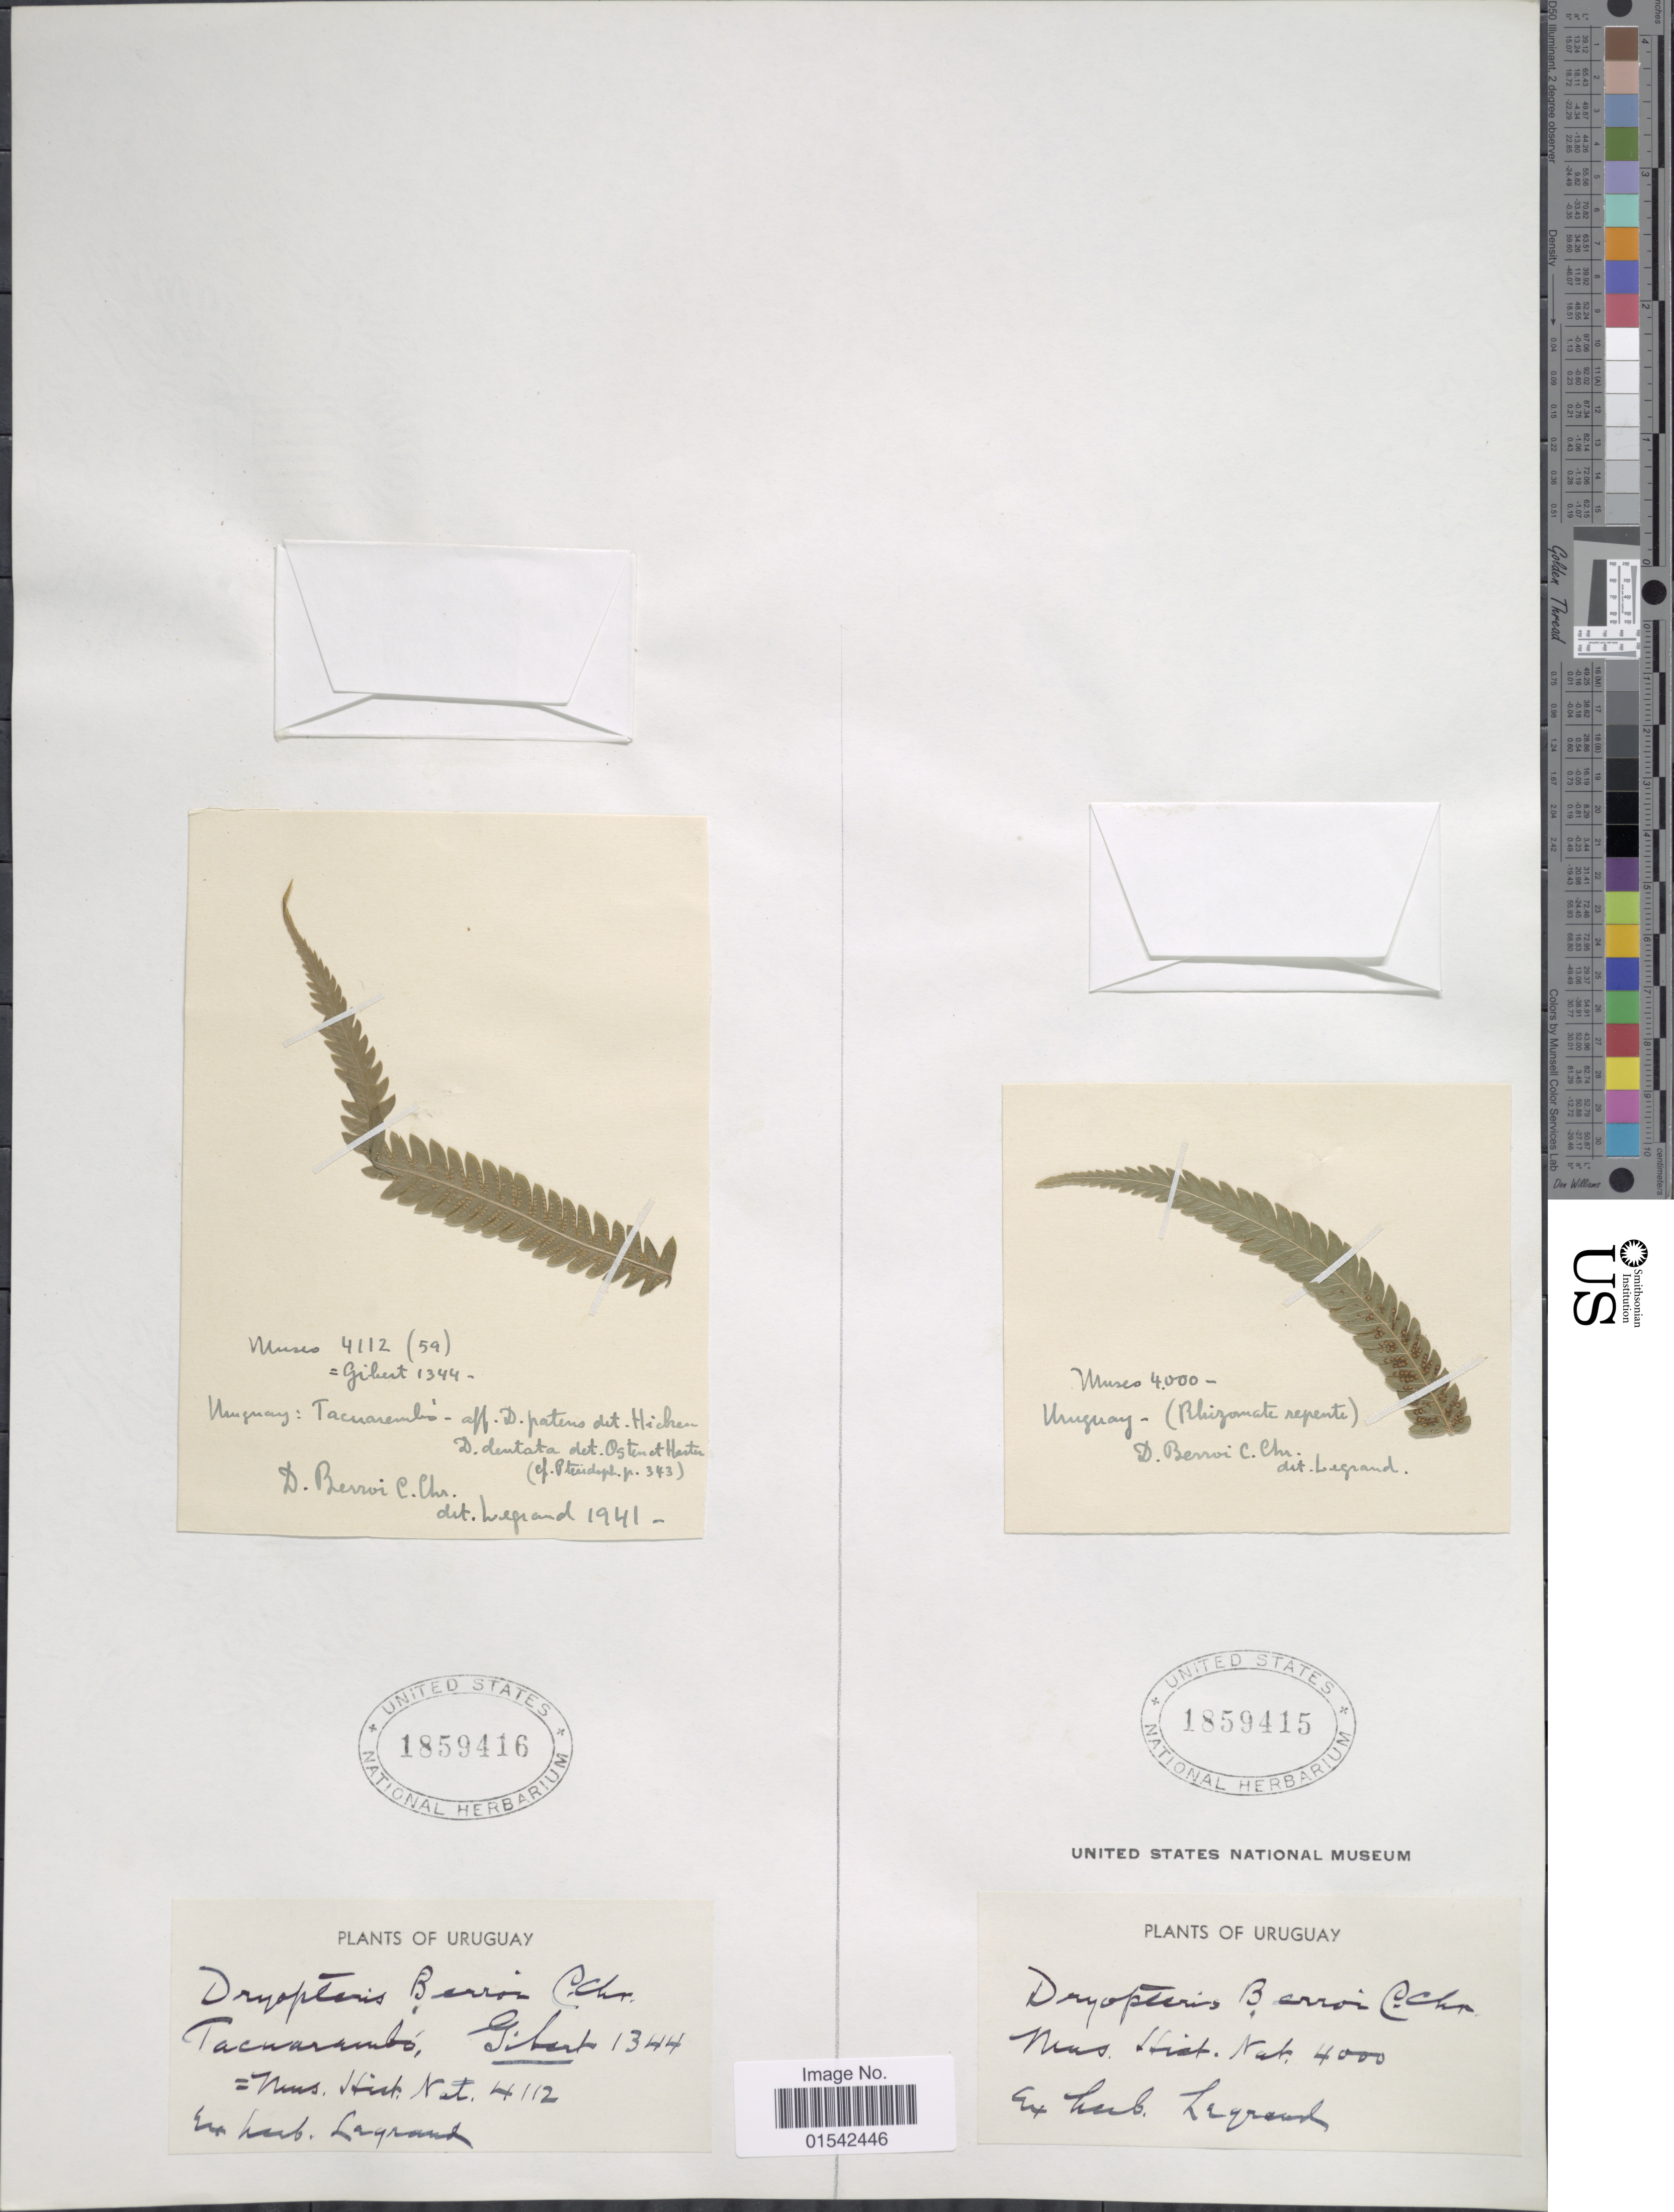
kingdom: Plantae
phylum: Tracheophyta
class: Polypodiopsida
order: Polypodiales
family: Thelypteridaceae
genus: Cyclosorus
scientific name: Cyclosorus berroi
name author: (C. Chr.) Abbiatti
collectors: ex herb. Legrand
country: Uruguay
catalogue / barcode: US 1859415